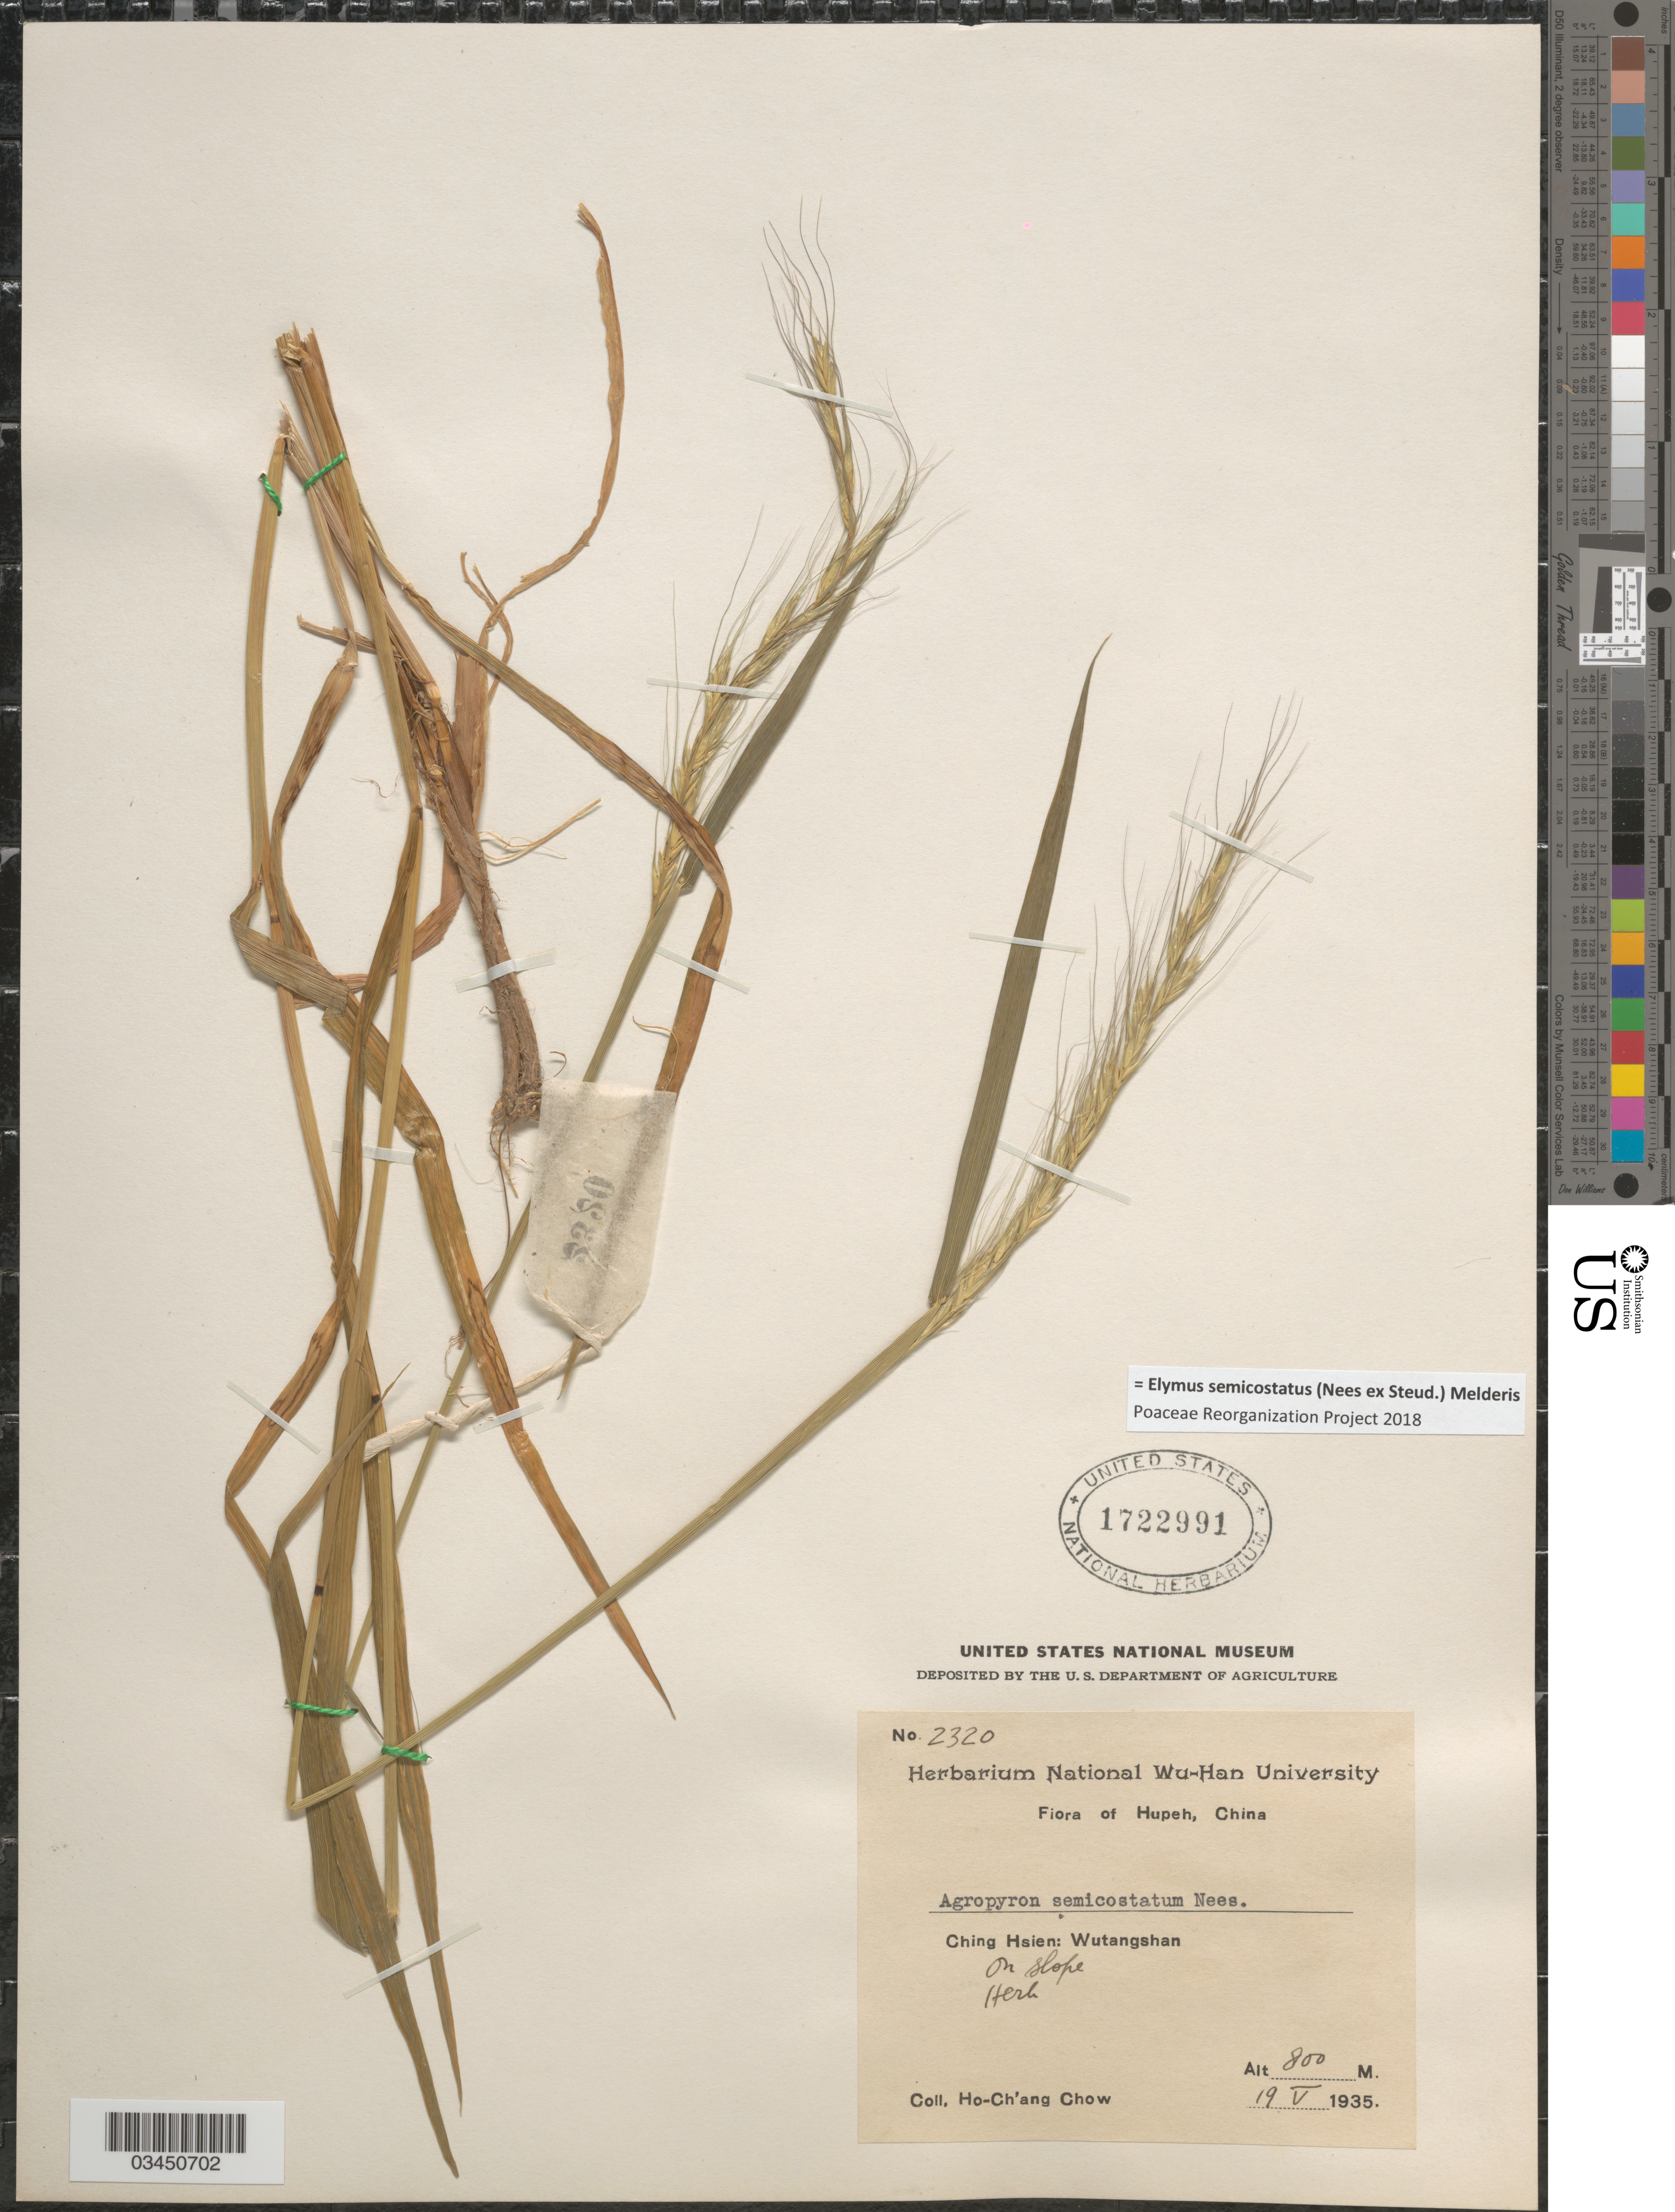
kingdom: Plantae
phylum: Tracheophyta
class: Liliopsida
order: Poales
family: Poaceae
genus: Elymus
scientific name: Elymus semicostatus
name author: (Nees ex Steud.) Melderis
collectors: H. Chow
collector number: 2320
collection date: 1935-05-19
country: China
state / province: Hubei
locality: Hupeh. Ching Hsien: Wutangshan. On slope.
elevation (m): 800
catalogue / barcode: US 1722991